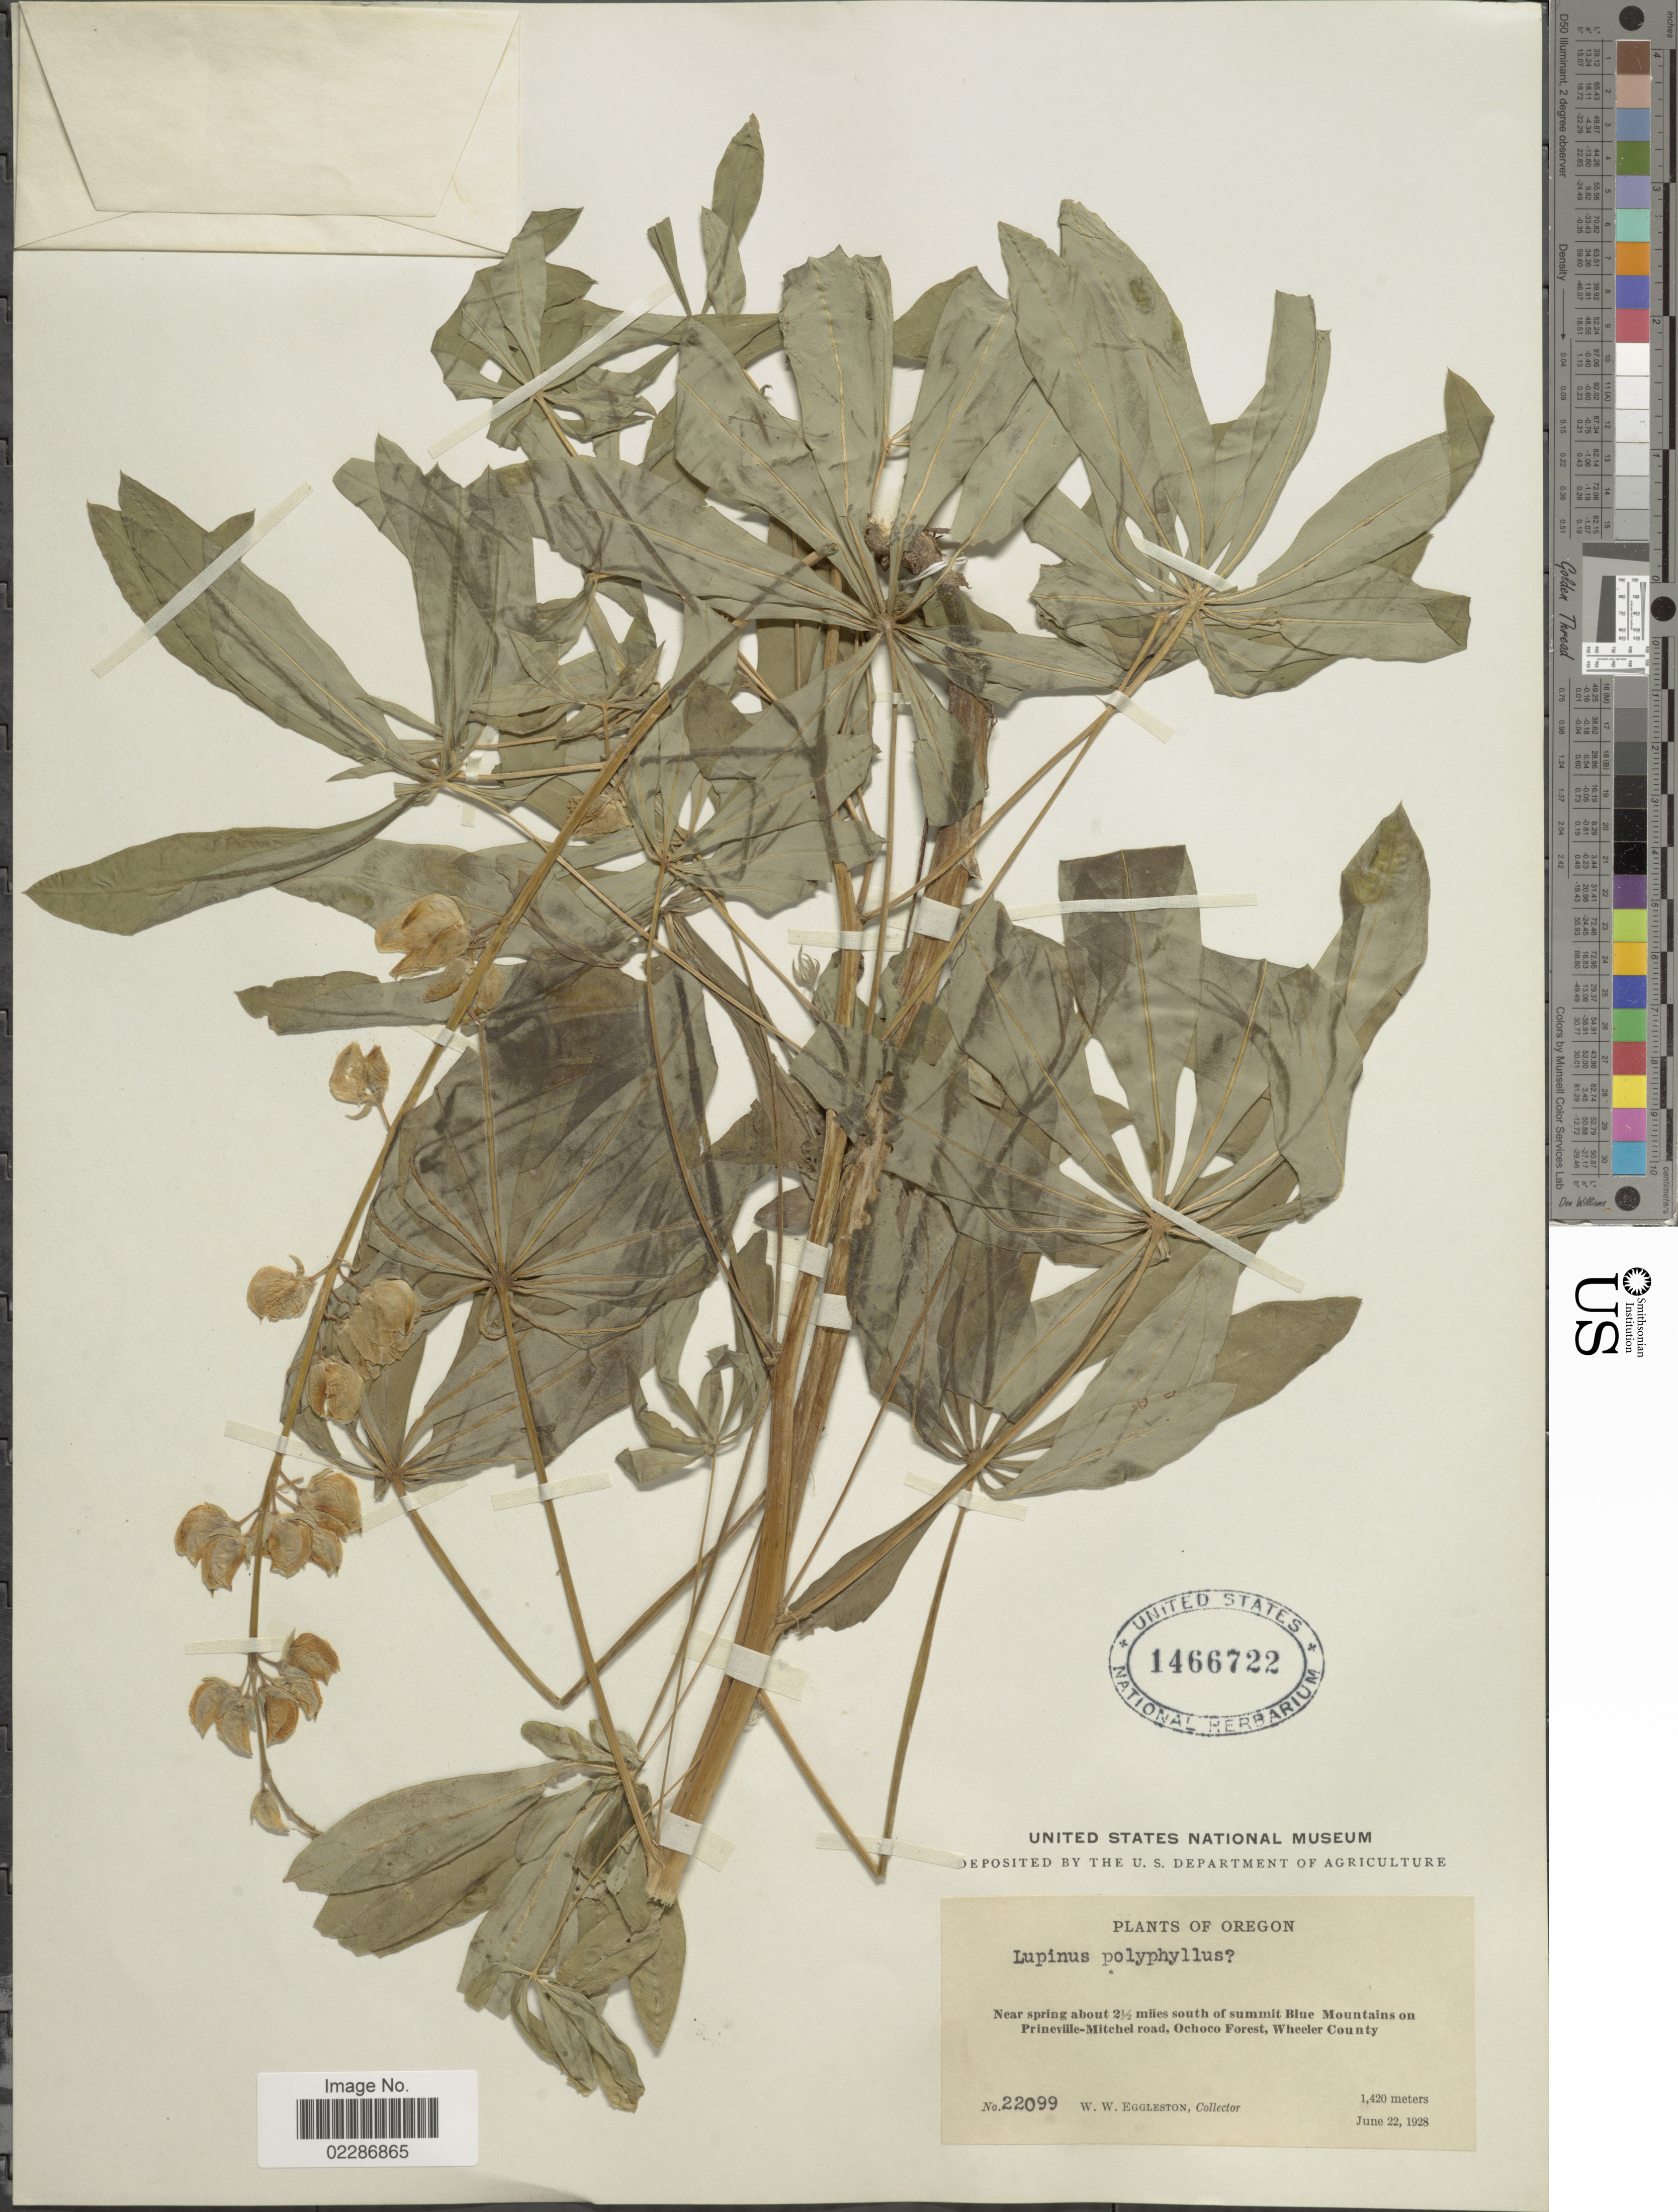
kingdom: Plantae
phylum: Tracheophyta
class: Magnoliopsida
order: Fabales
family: Fabaceae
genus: Lupinus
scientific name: Lupinus polyphyllus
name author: Lindl.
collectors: W. W. Eggleston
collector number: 22099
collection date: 1928-06-22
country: United States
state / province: Oregon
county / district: Wheeler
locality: Near spring about2½ miles south of summit Blue Mountains on Prineville-Mitchel road, Ochoco Forest, Wheeler County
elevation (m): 1420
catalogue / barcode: US 1466722